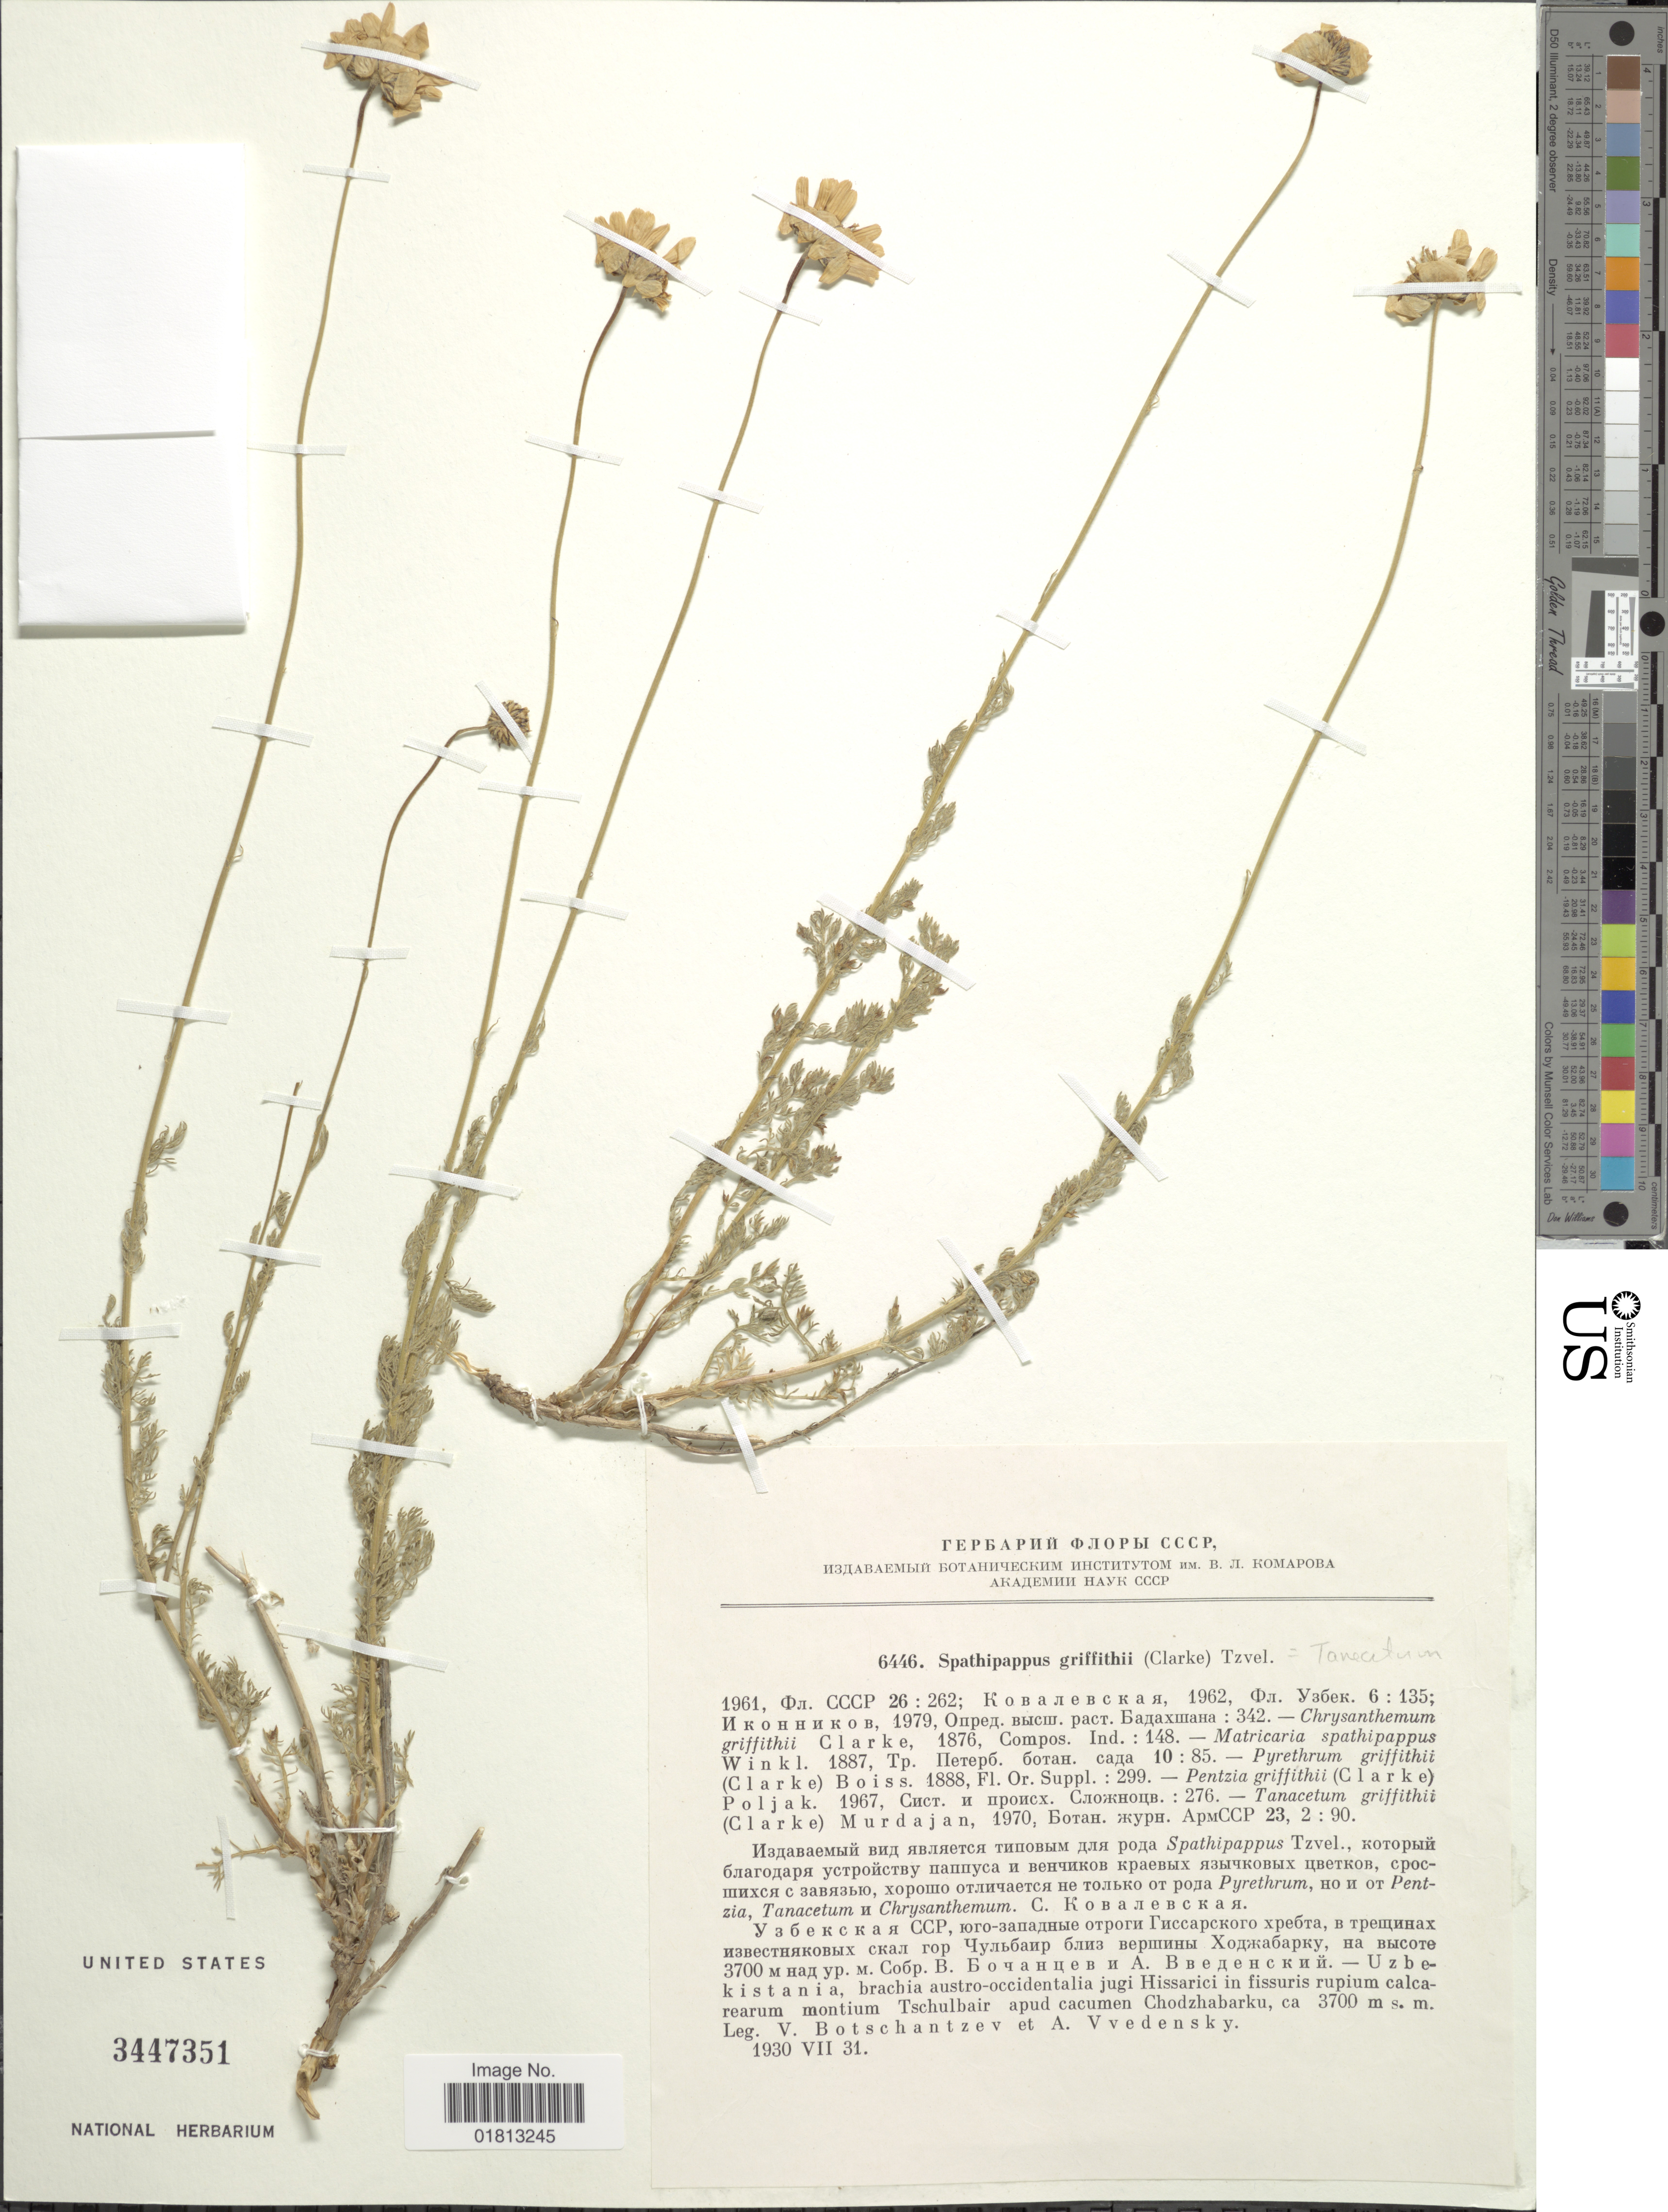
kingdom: Plantae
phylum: Tracheophyta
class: Magnoliopsida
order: Asterales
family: Asteraceae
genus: Tanacetum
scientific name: Tanacetum griffithii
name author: (C.B. Clarke) Muradyan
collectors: V. P. Botschantzev & A. Vvedensky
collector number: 6446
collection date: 1930-07-31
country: Uzbekistan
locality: Uzbekistania, brachia austro-occidentalia jugi Hissarici in fissuris rupium calcarearum montium Tschulbair apud cacumen Chodzhabarku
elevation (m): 3700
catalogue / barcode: US 3447351